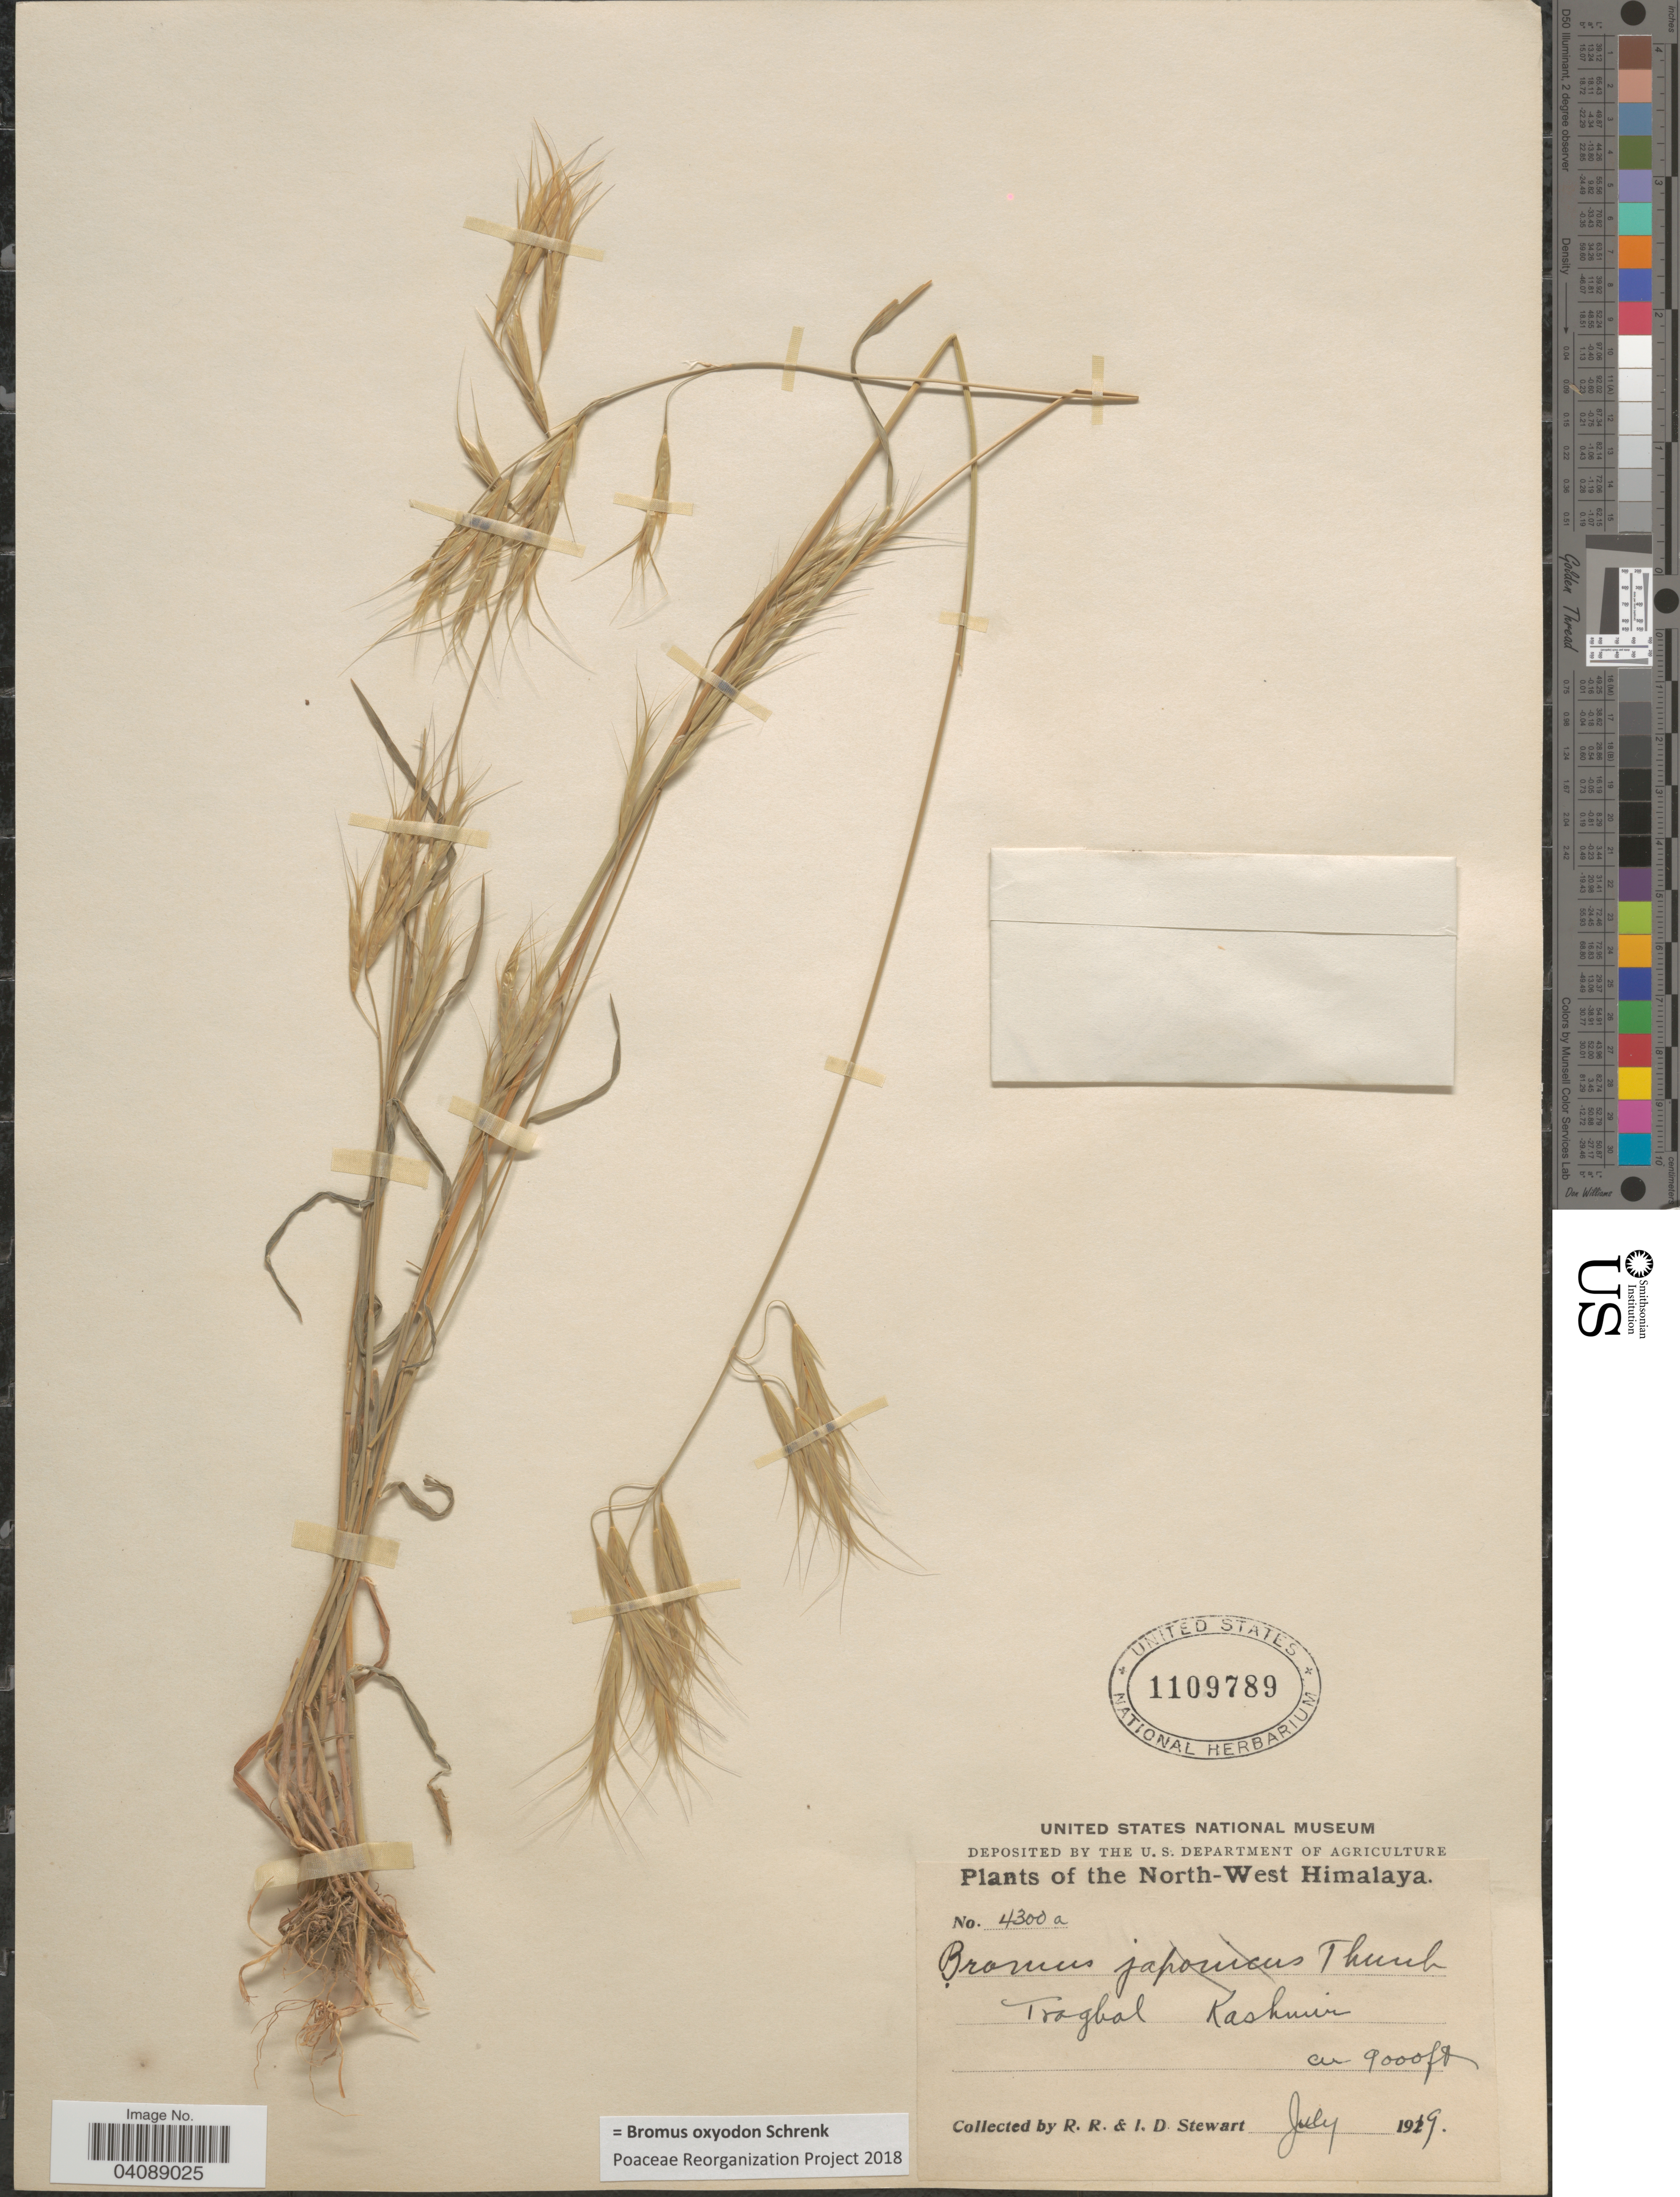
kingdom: Plantae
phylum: Tracheophyta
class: Liliopsida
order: Poales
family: Poaceae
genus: Bromus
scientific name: Bromus oxyodon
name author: Schrenk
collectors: R. Stewart & I. Stewart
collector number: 4300a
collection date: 1919-07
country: India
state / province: Jammu and Kashmir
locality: The North-West Himalaya. Tragbal. Kashmir.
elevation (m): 2743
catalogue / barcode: US 1109789